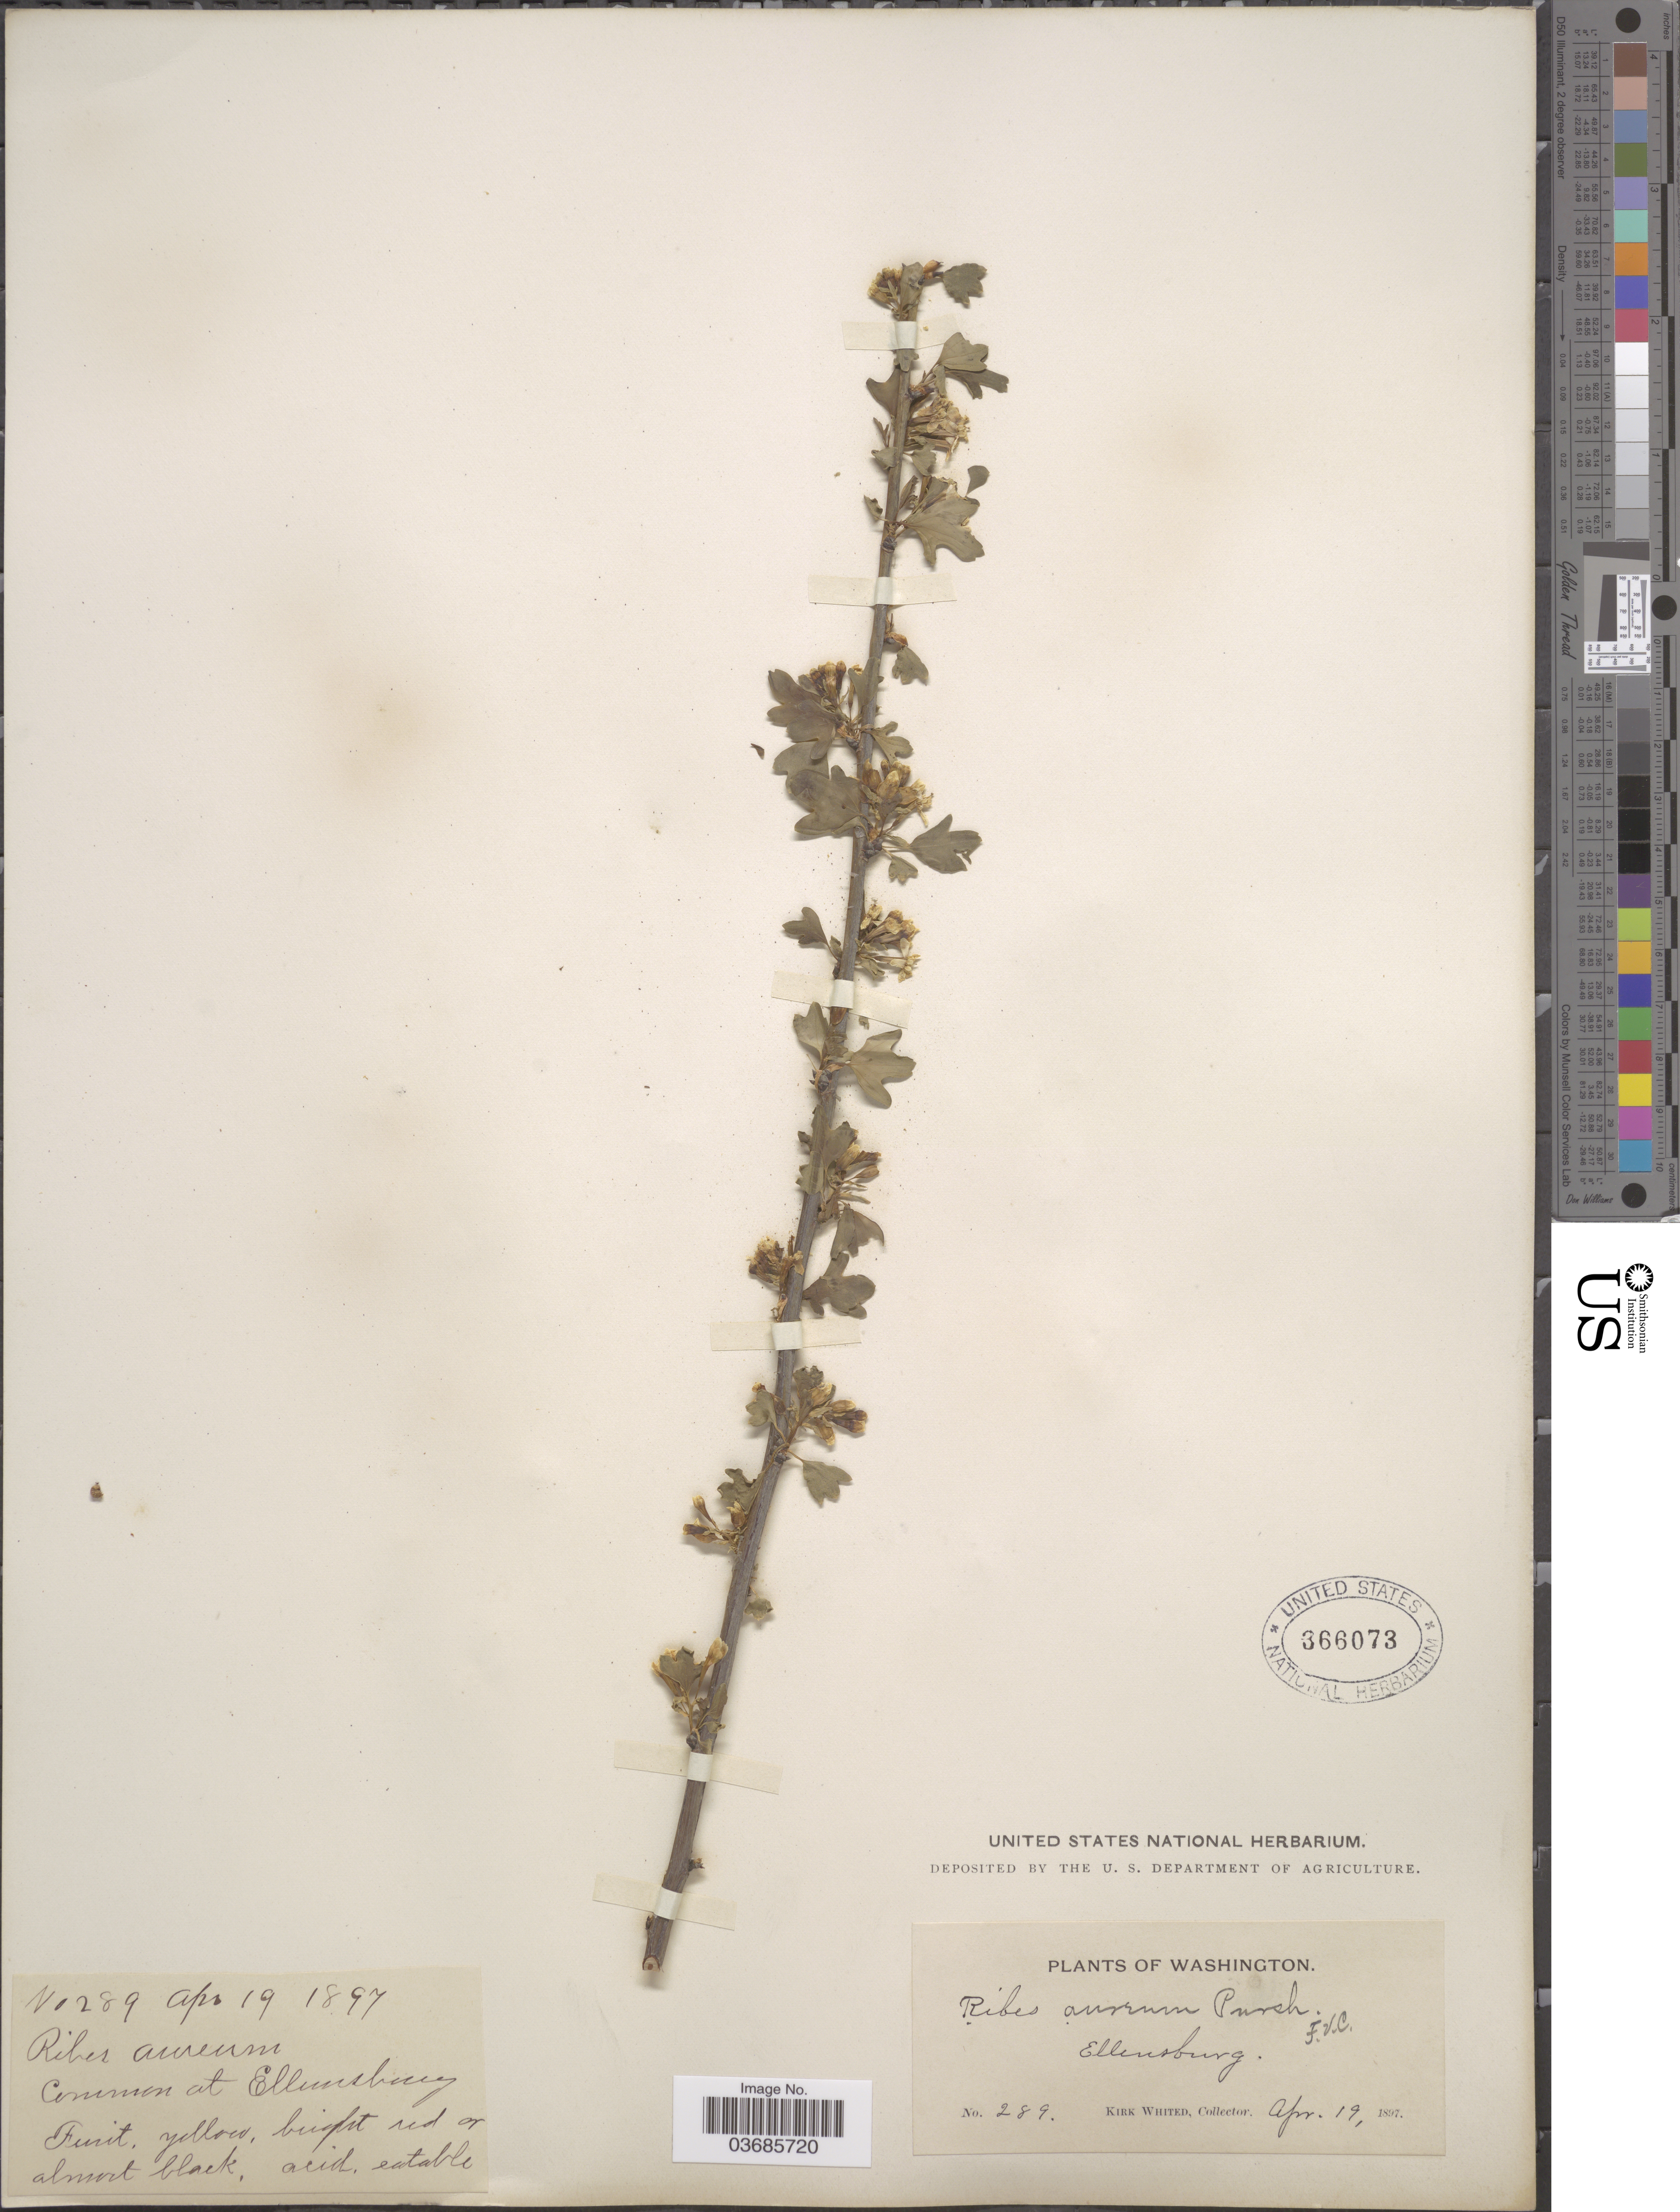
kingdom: Plantae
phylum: Tracheophyta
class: Magnoliopsida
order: Saxifragales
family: Grossulariaceae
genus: Ribes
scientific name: Ribes aureum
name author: Pursh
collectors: K. Whited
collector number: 289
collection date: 1897-04-19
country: United States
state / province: Washington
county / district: Kittitas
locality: Ellensburg.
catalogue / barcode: US 366073